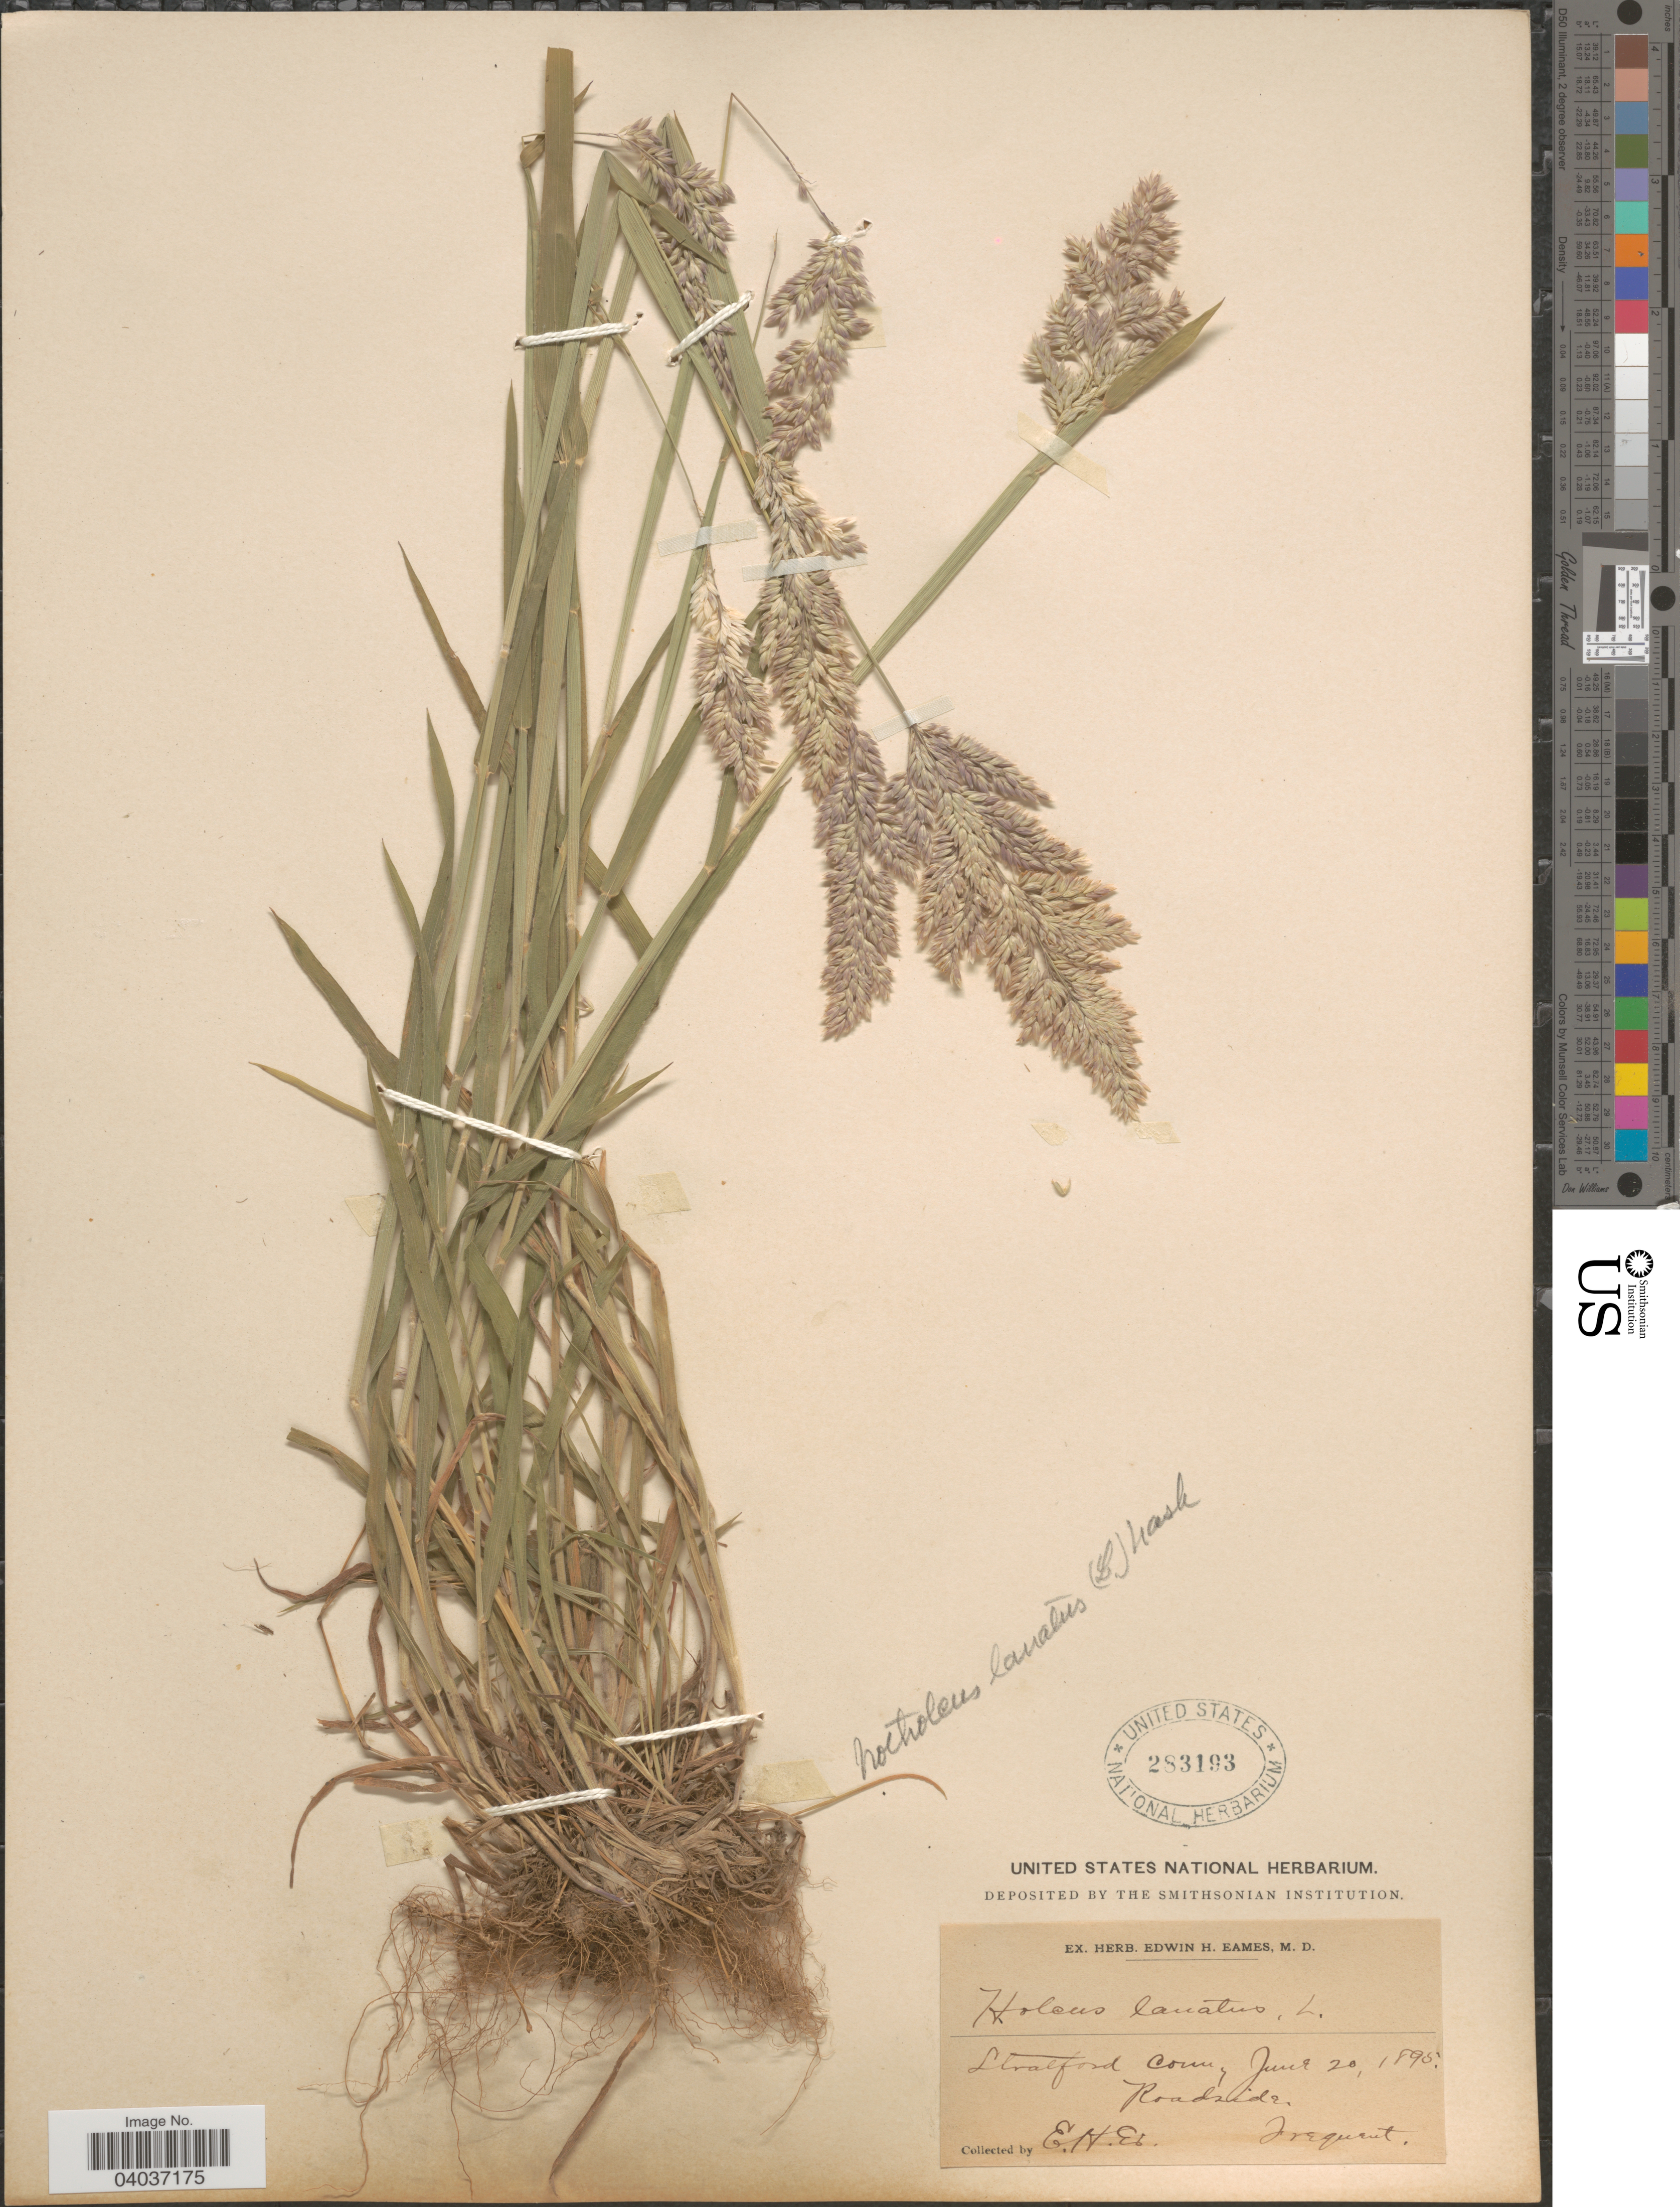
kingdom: Plantae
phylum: Tracheophyta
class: Liliopsida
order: Poales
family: Poaceae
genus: Holcus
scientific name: Holcus lanatus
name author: L.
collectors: E. H. Eames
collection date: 1895-06-20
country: United States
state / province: Connecticut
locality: Stratford.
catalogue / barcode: US 283193